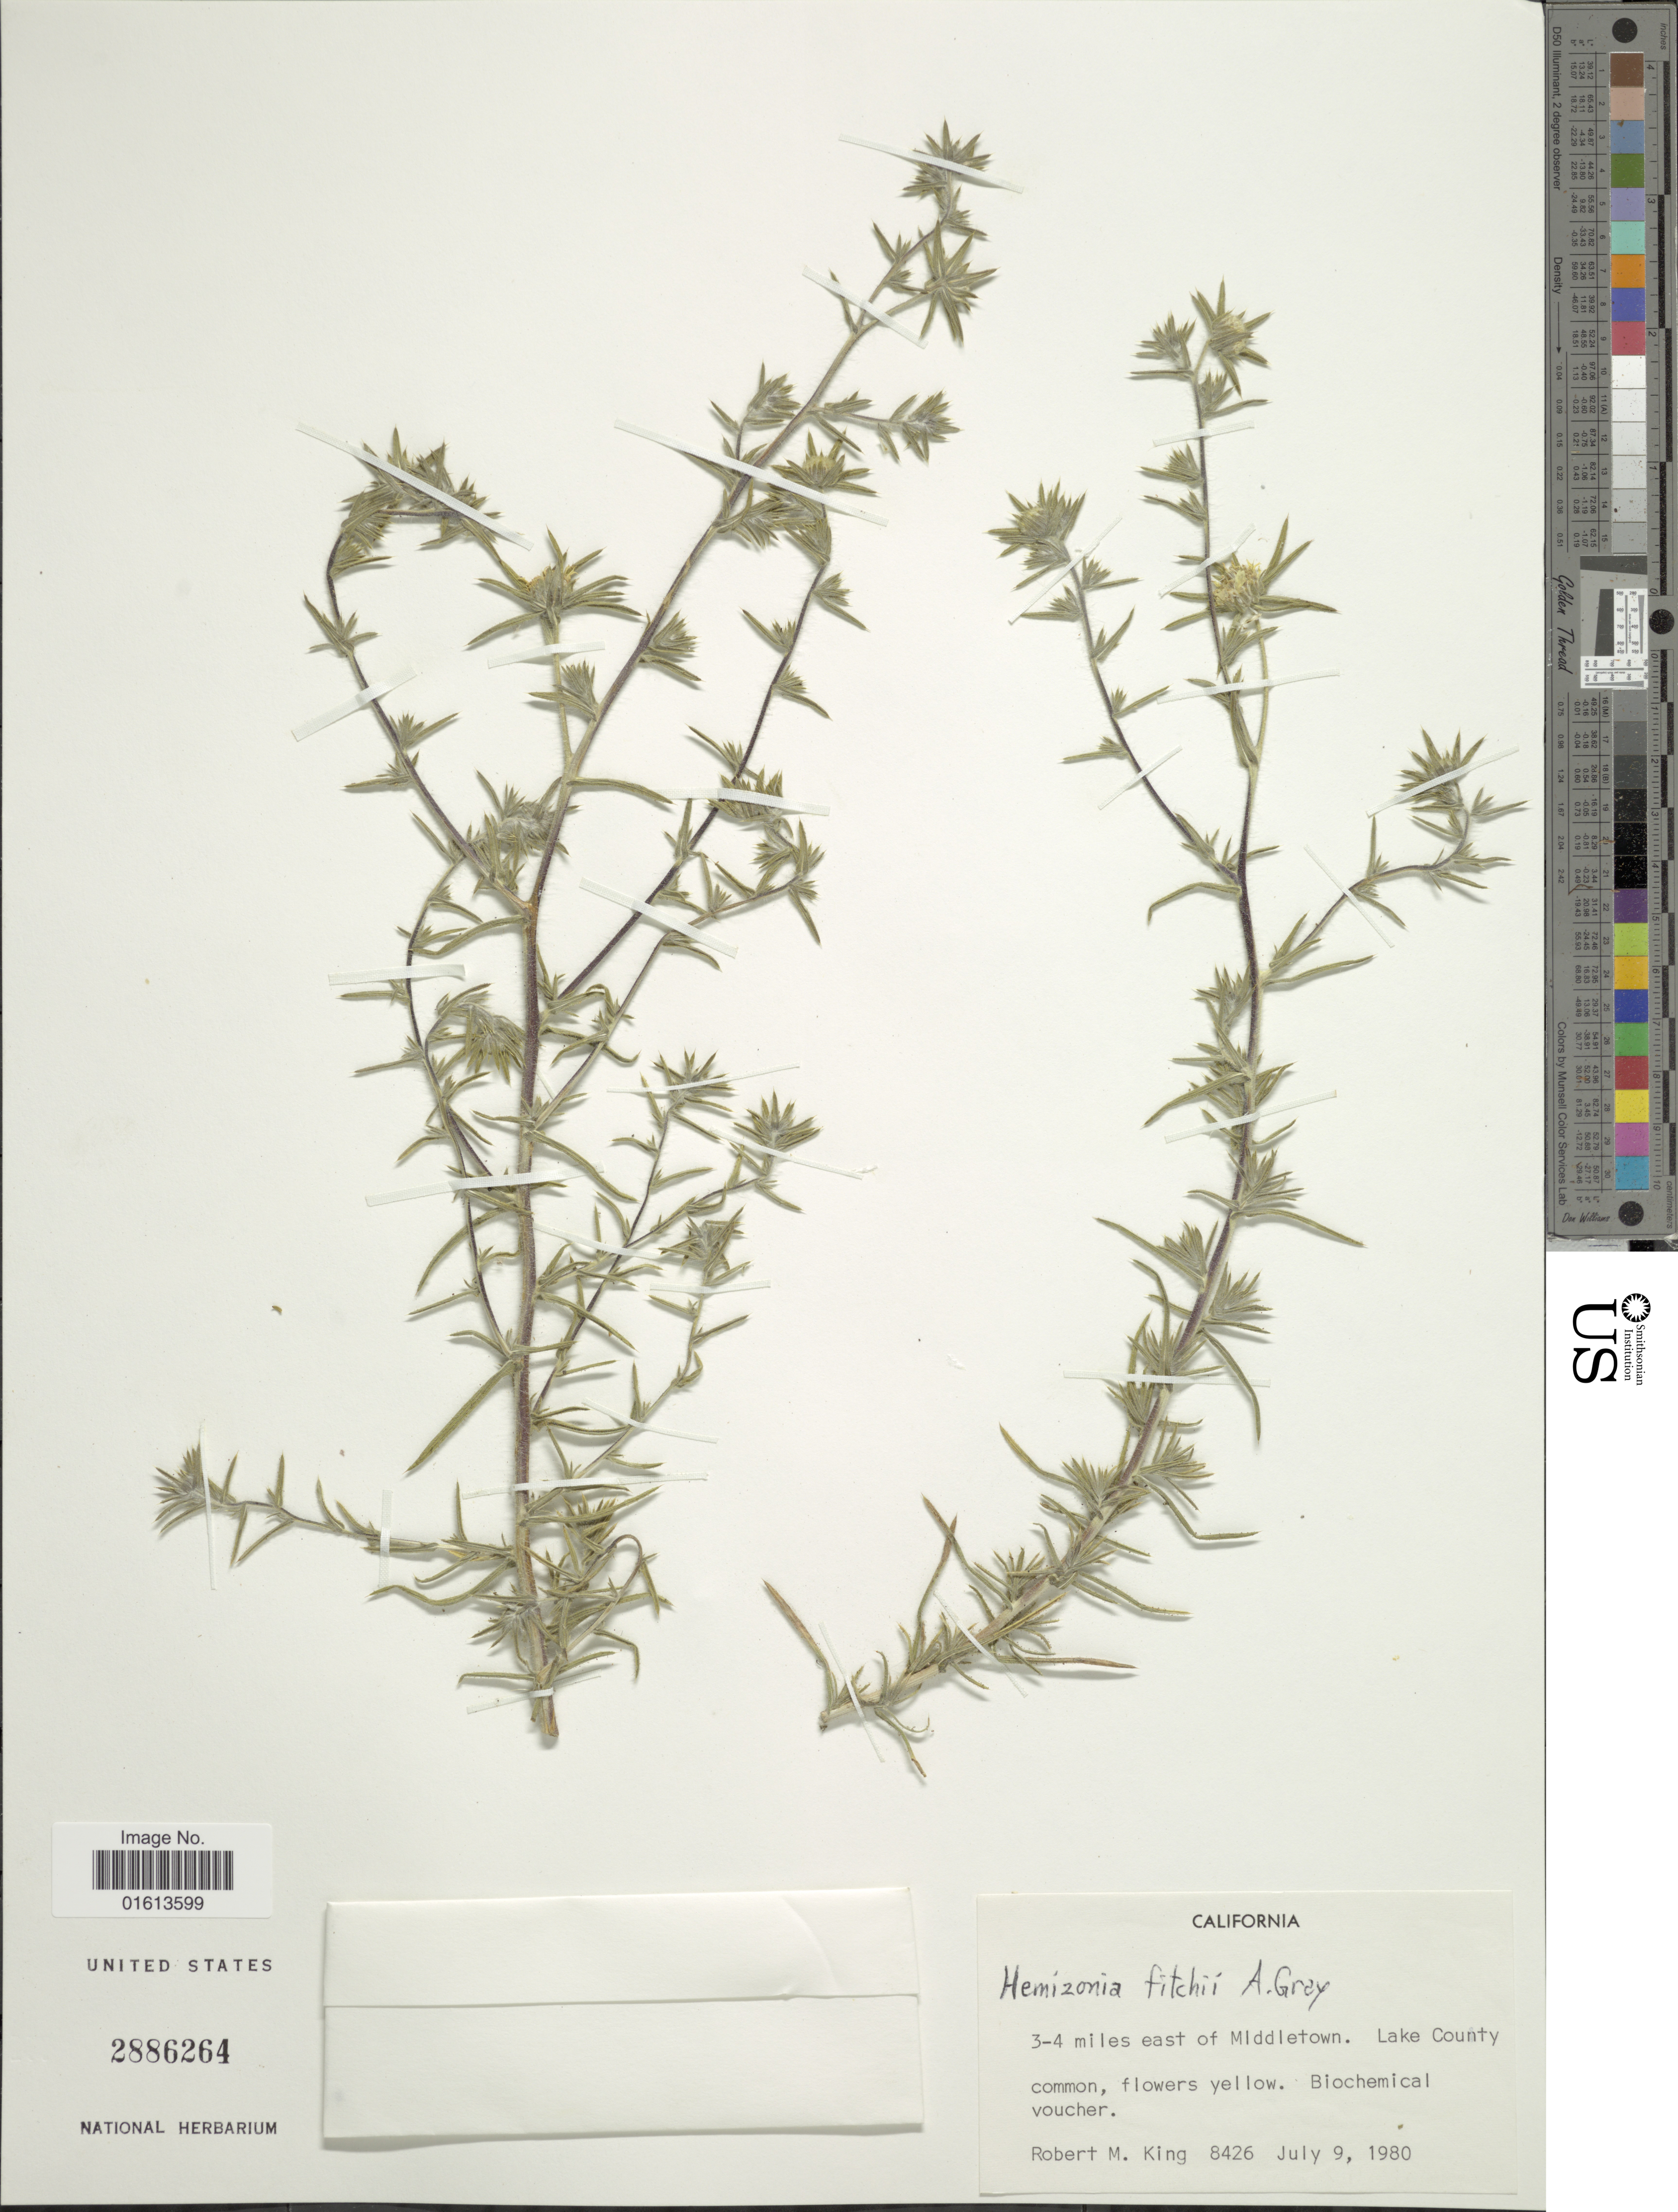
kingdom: Plantae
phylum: Tracheophyta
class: Magnoliopsida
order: Asterales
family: Asteraceae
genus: Centromadia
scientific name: Centromadia fitchii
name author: (A. Gray) Greene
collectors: R. M. King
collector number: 8426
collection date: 1980-07-09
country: United States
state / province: California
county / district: Lake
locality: California. 3-4 miles east of Middletown. Lake County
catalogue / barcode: US 2886284